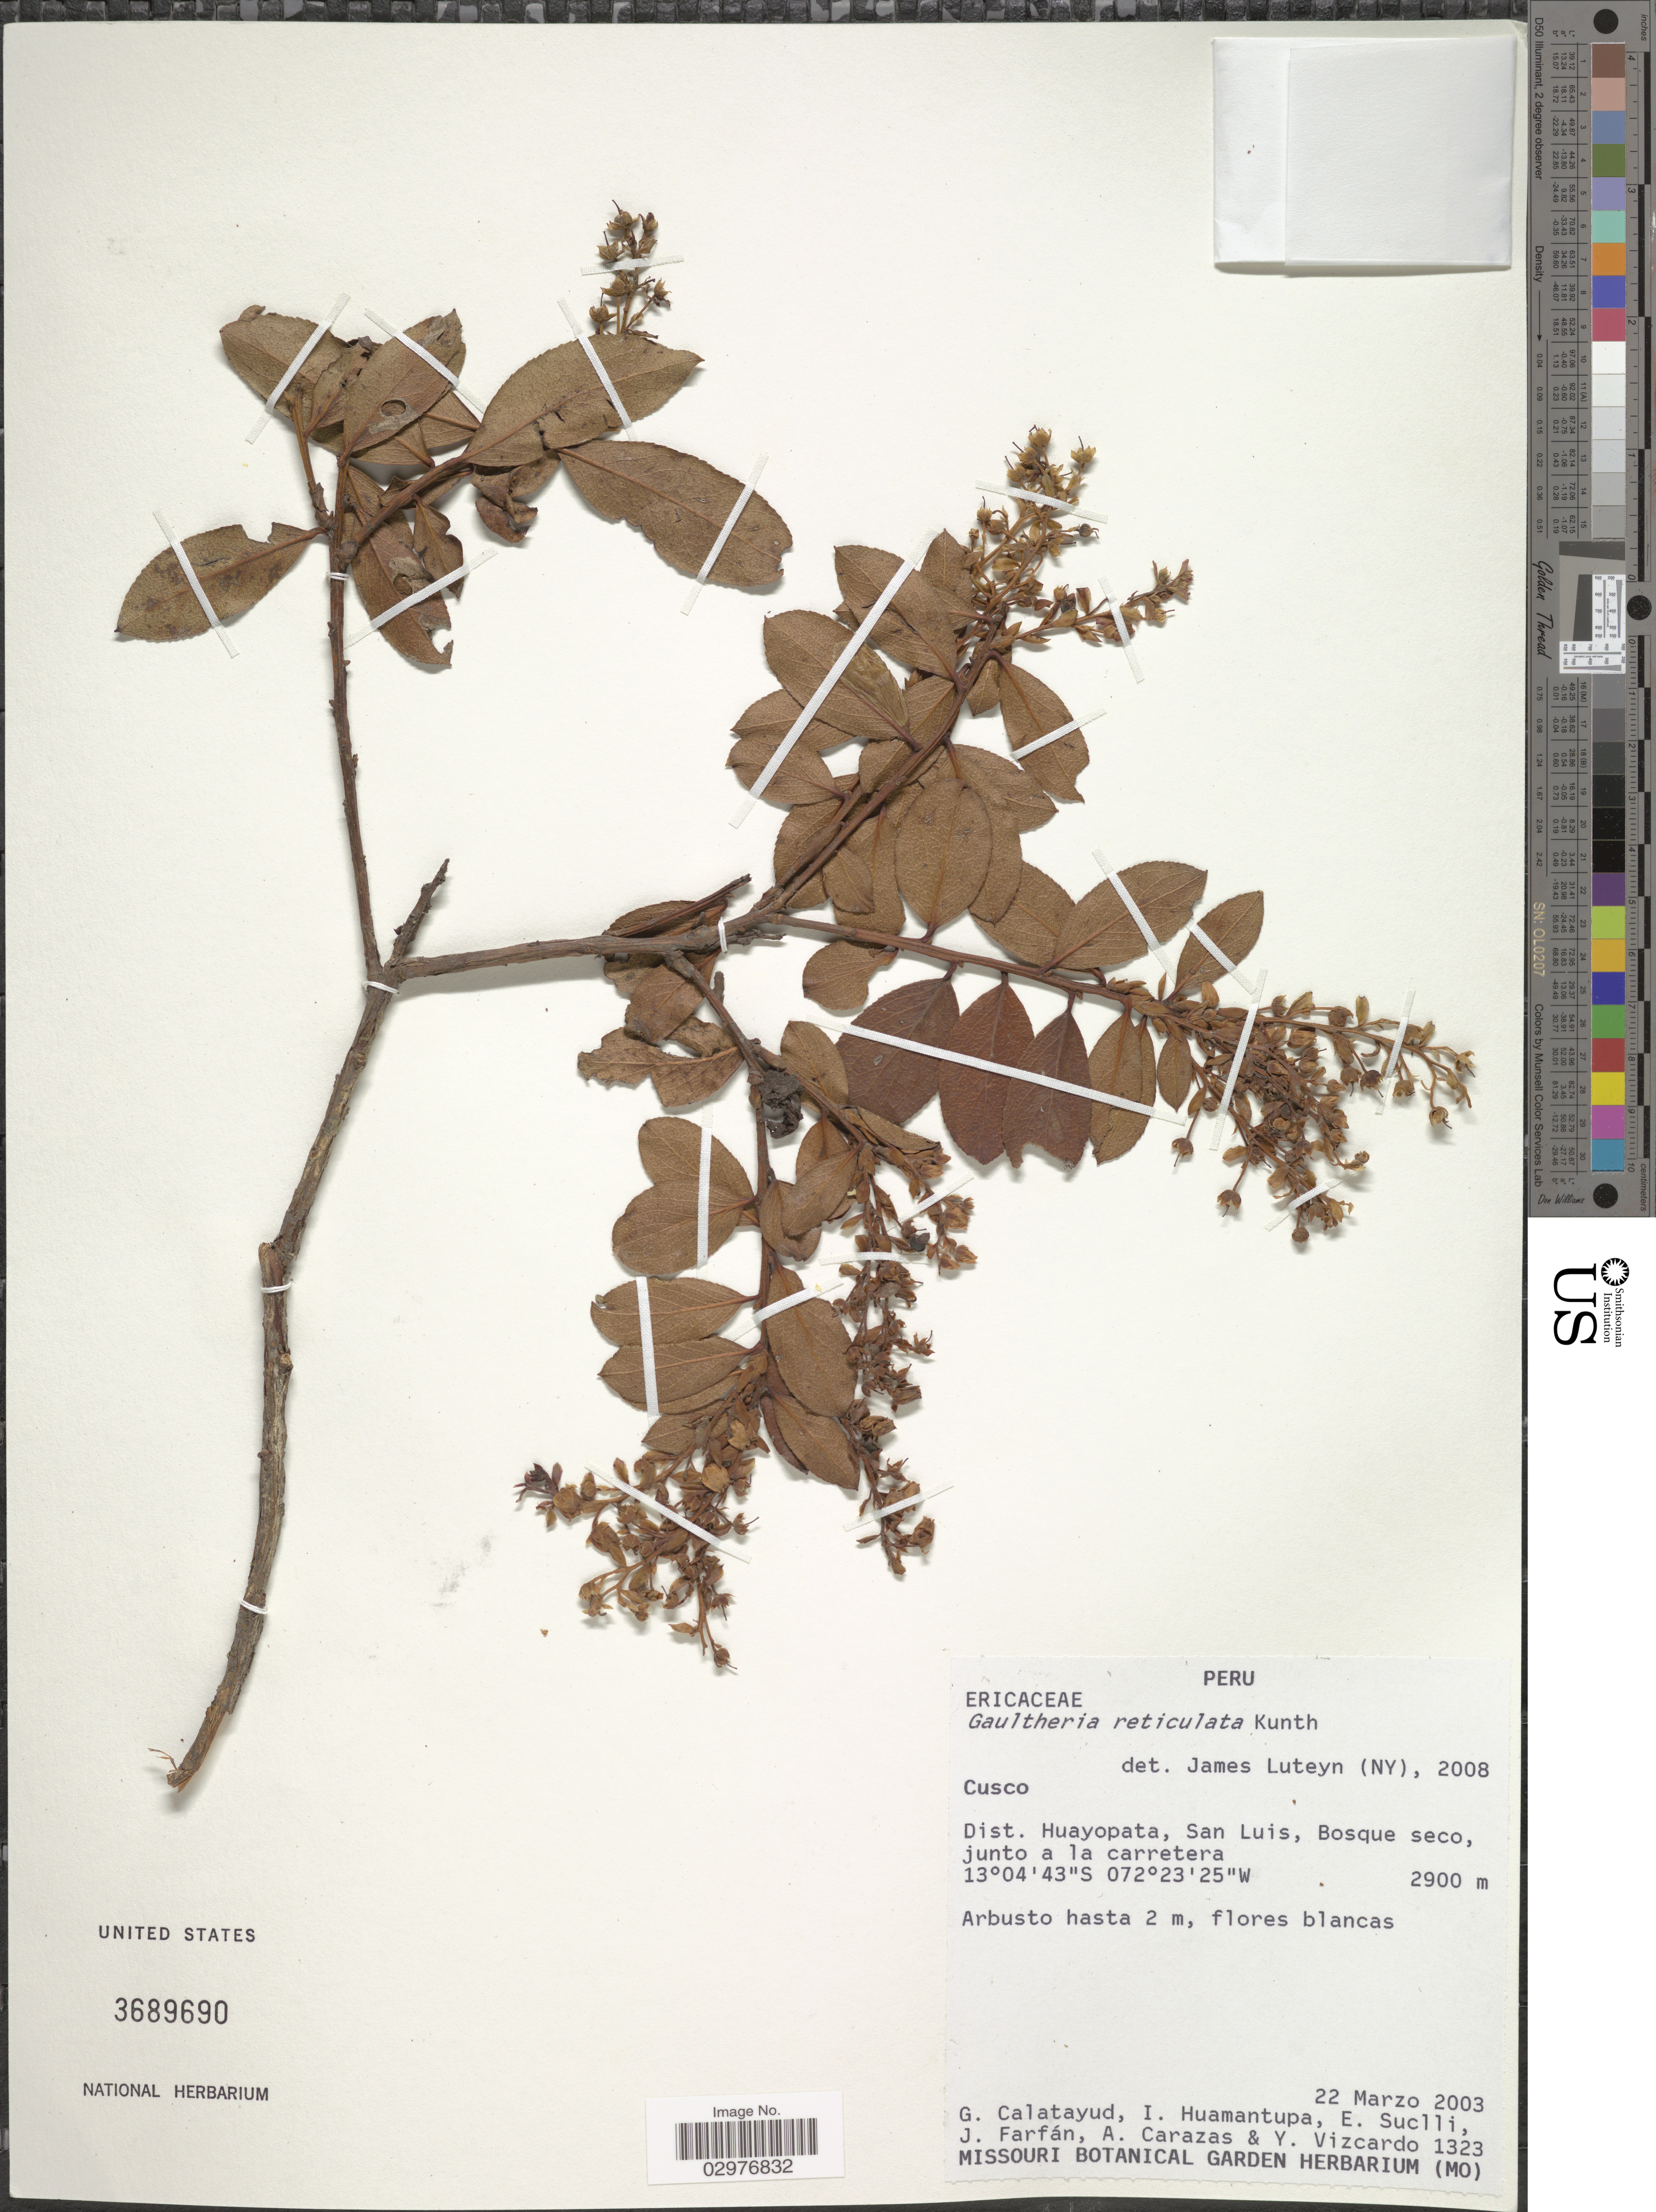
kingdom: Plantae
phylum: Tracheophyta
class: Magnoliopsida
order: Ericales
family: Ericaceae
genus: Gaultheria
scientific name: Gaultheria reticulata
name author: Kunth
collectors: G. Calatayud, I. Huamantupa, E. Suclli, J. Farfán & et al.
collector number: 1323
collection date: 2003-03-22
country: Peru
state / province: Cusco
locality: Dist. Huayopata, San Luis.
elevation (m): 2900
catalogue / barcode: US 3689690